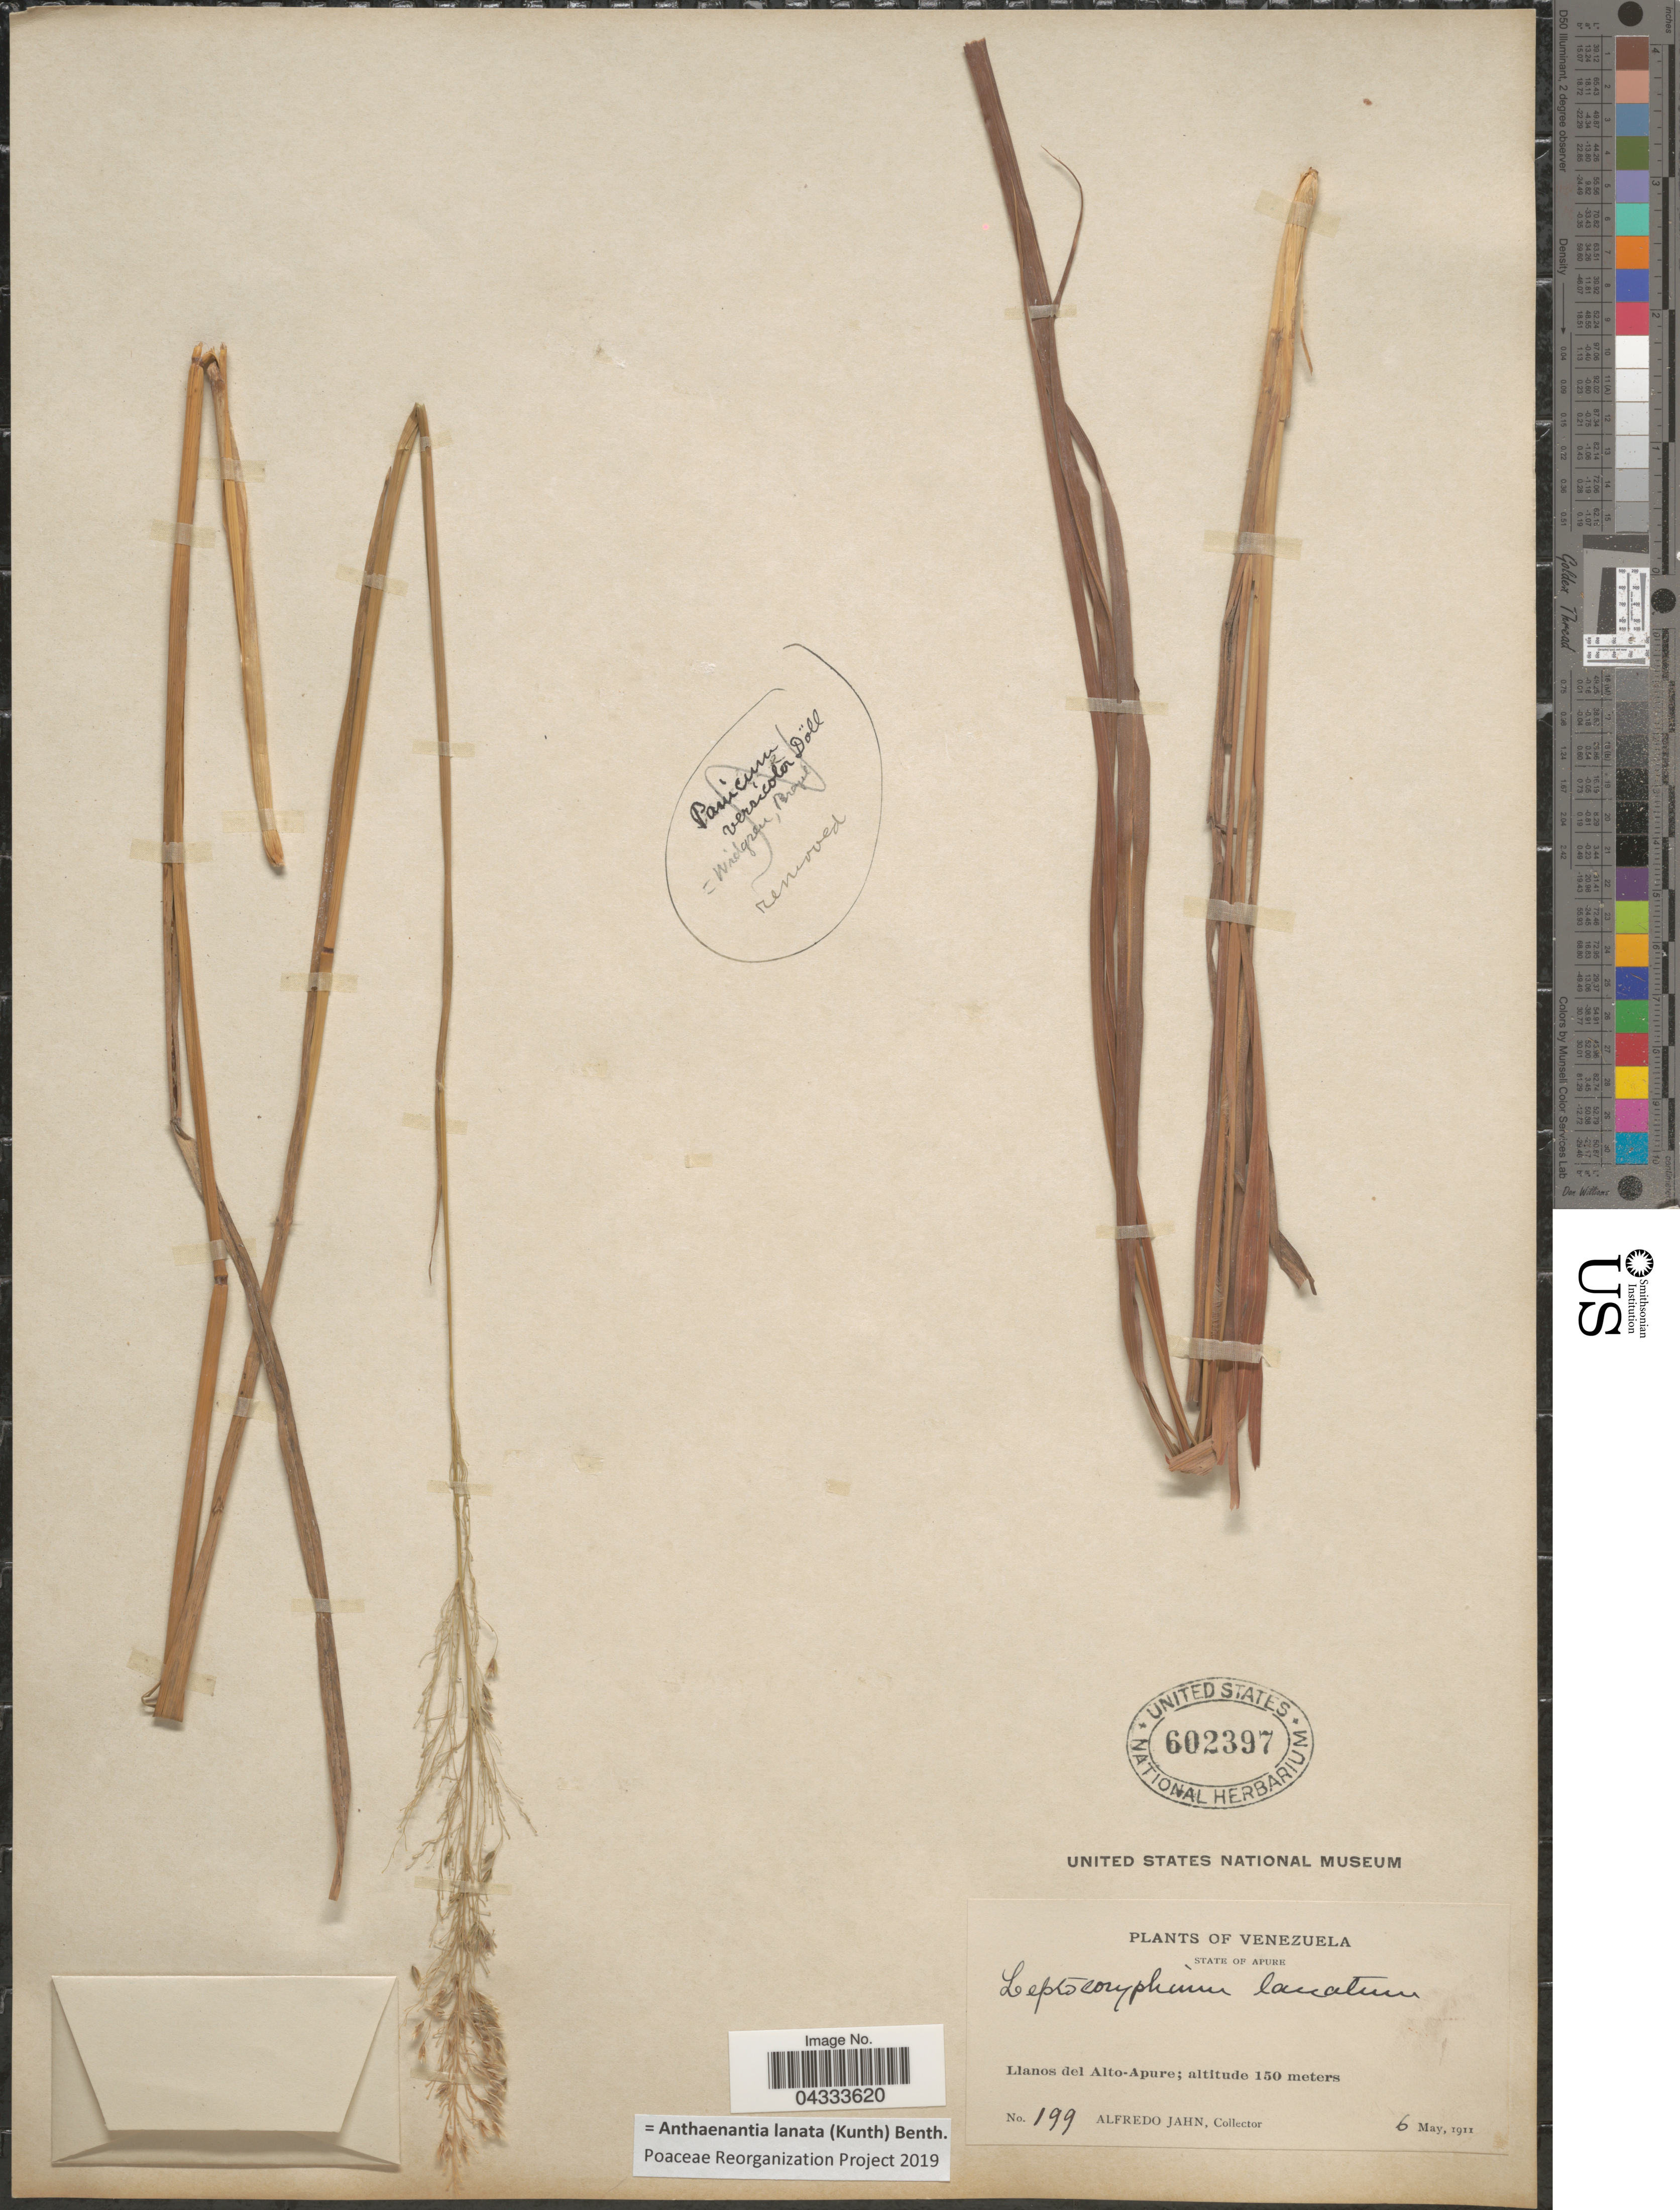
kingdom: Plantae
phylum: Tracheophyta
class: Liliopsida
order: Poales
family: Poaceae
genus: Anthaenantia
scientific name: Anthaenantia lanata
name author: (Kunth) Benth.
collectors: A. Jahn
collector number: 199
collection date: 1911-05-06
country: Venezuela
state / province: Apure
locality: Llanos del Alto-Apure.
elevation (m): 150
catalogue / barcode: US 602397